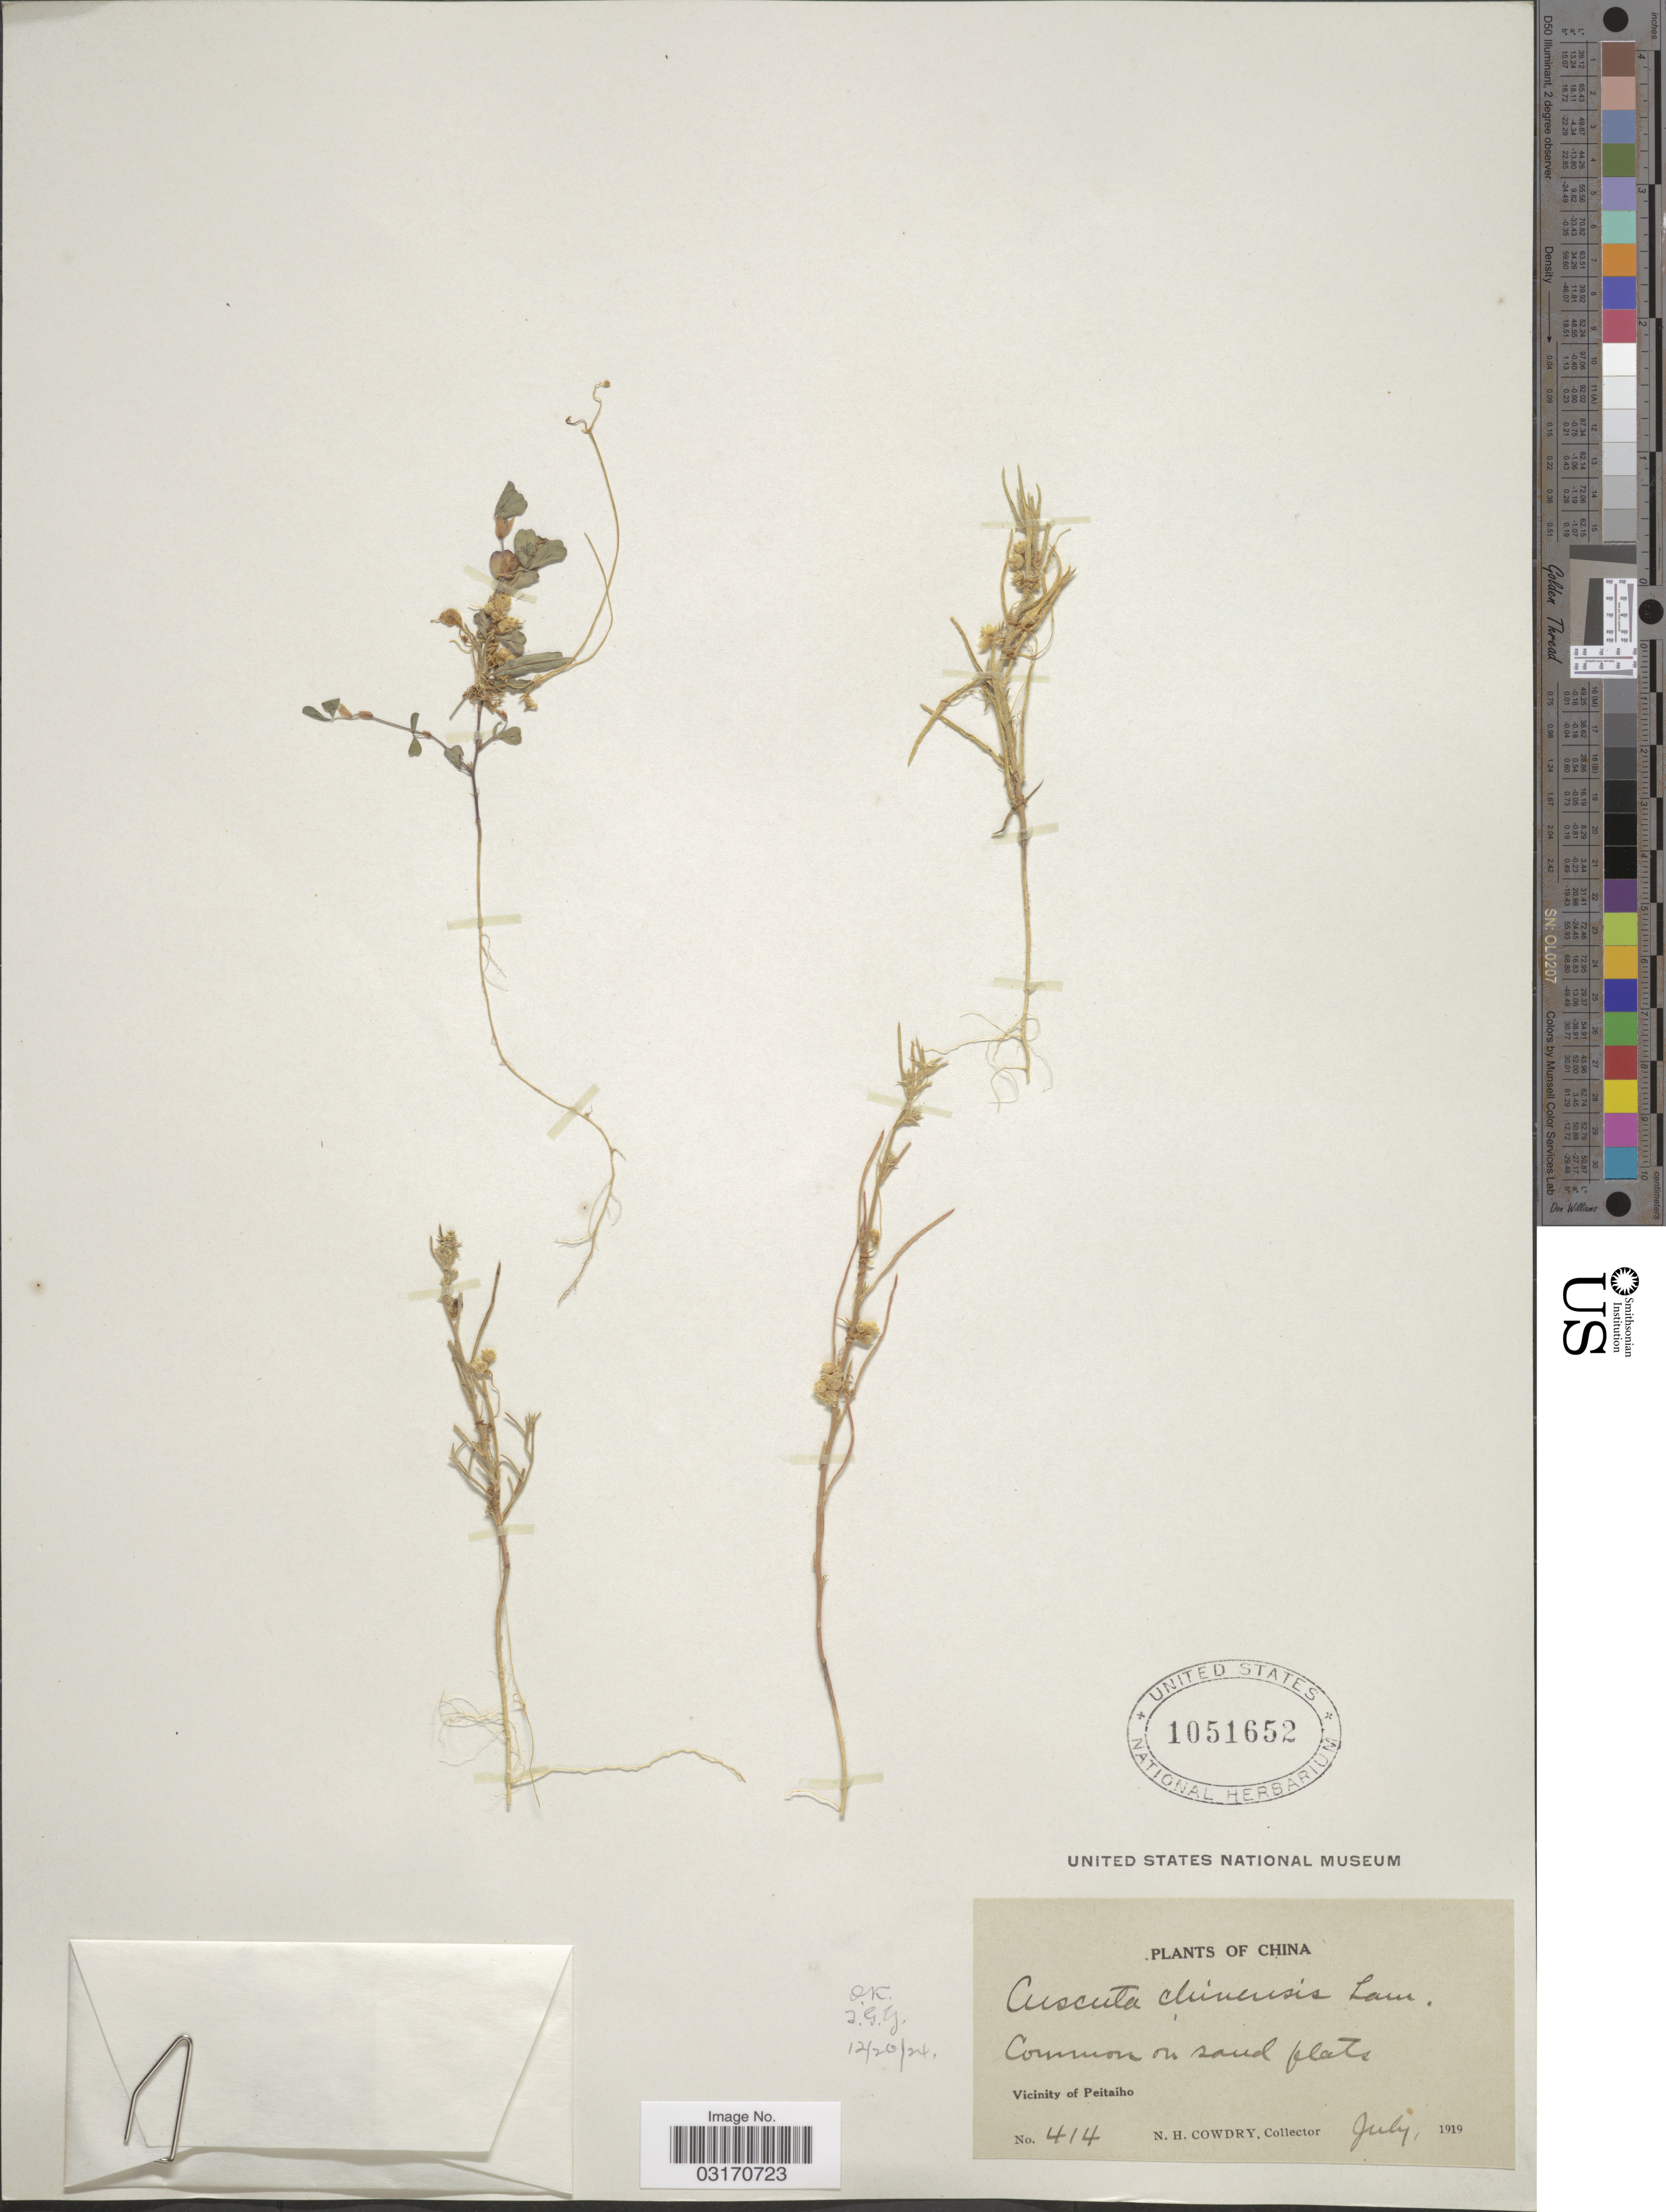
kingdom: Plantae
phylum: Tracheophyta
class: Magnoliopsida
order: Solanales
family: Convolvulaceae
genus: Cuscuta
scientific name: Cuscuta chinensis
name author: Lam.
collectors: N. H. Cowdry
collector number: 414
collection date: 1919-07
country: China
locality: Vicinity of Peitaiho.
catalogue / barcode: US 1051652